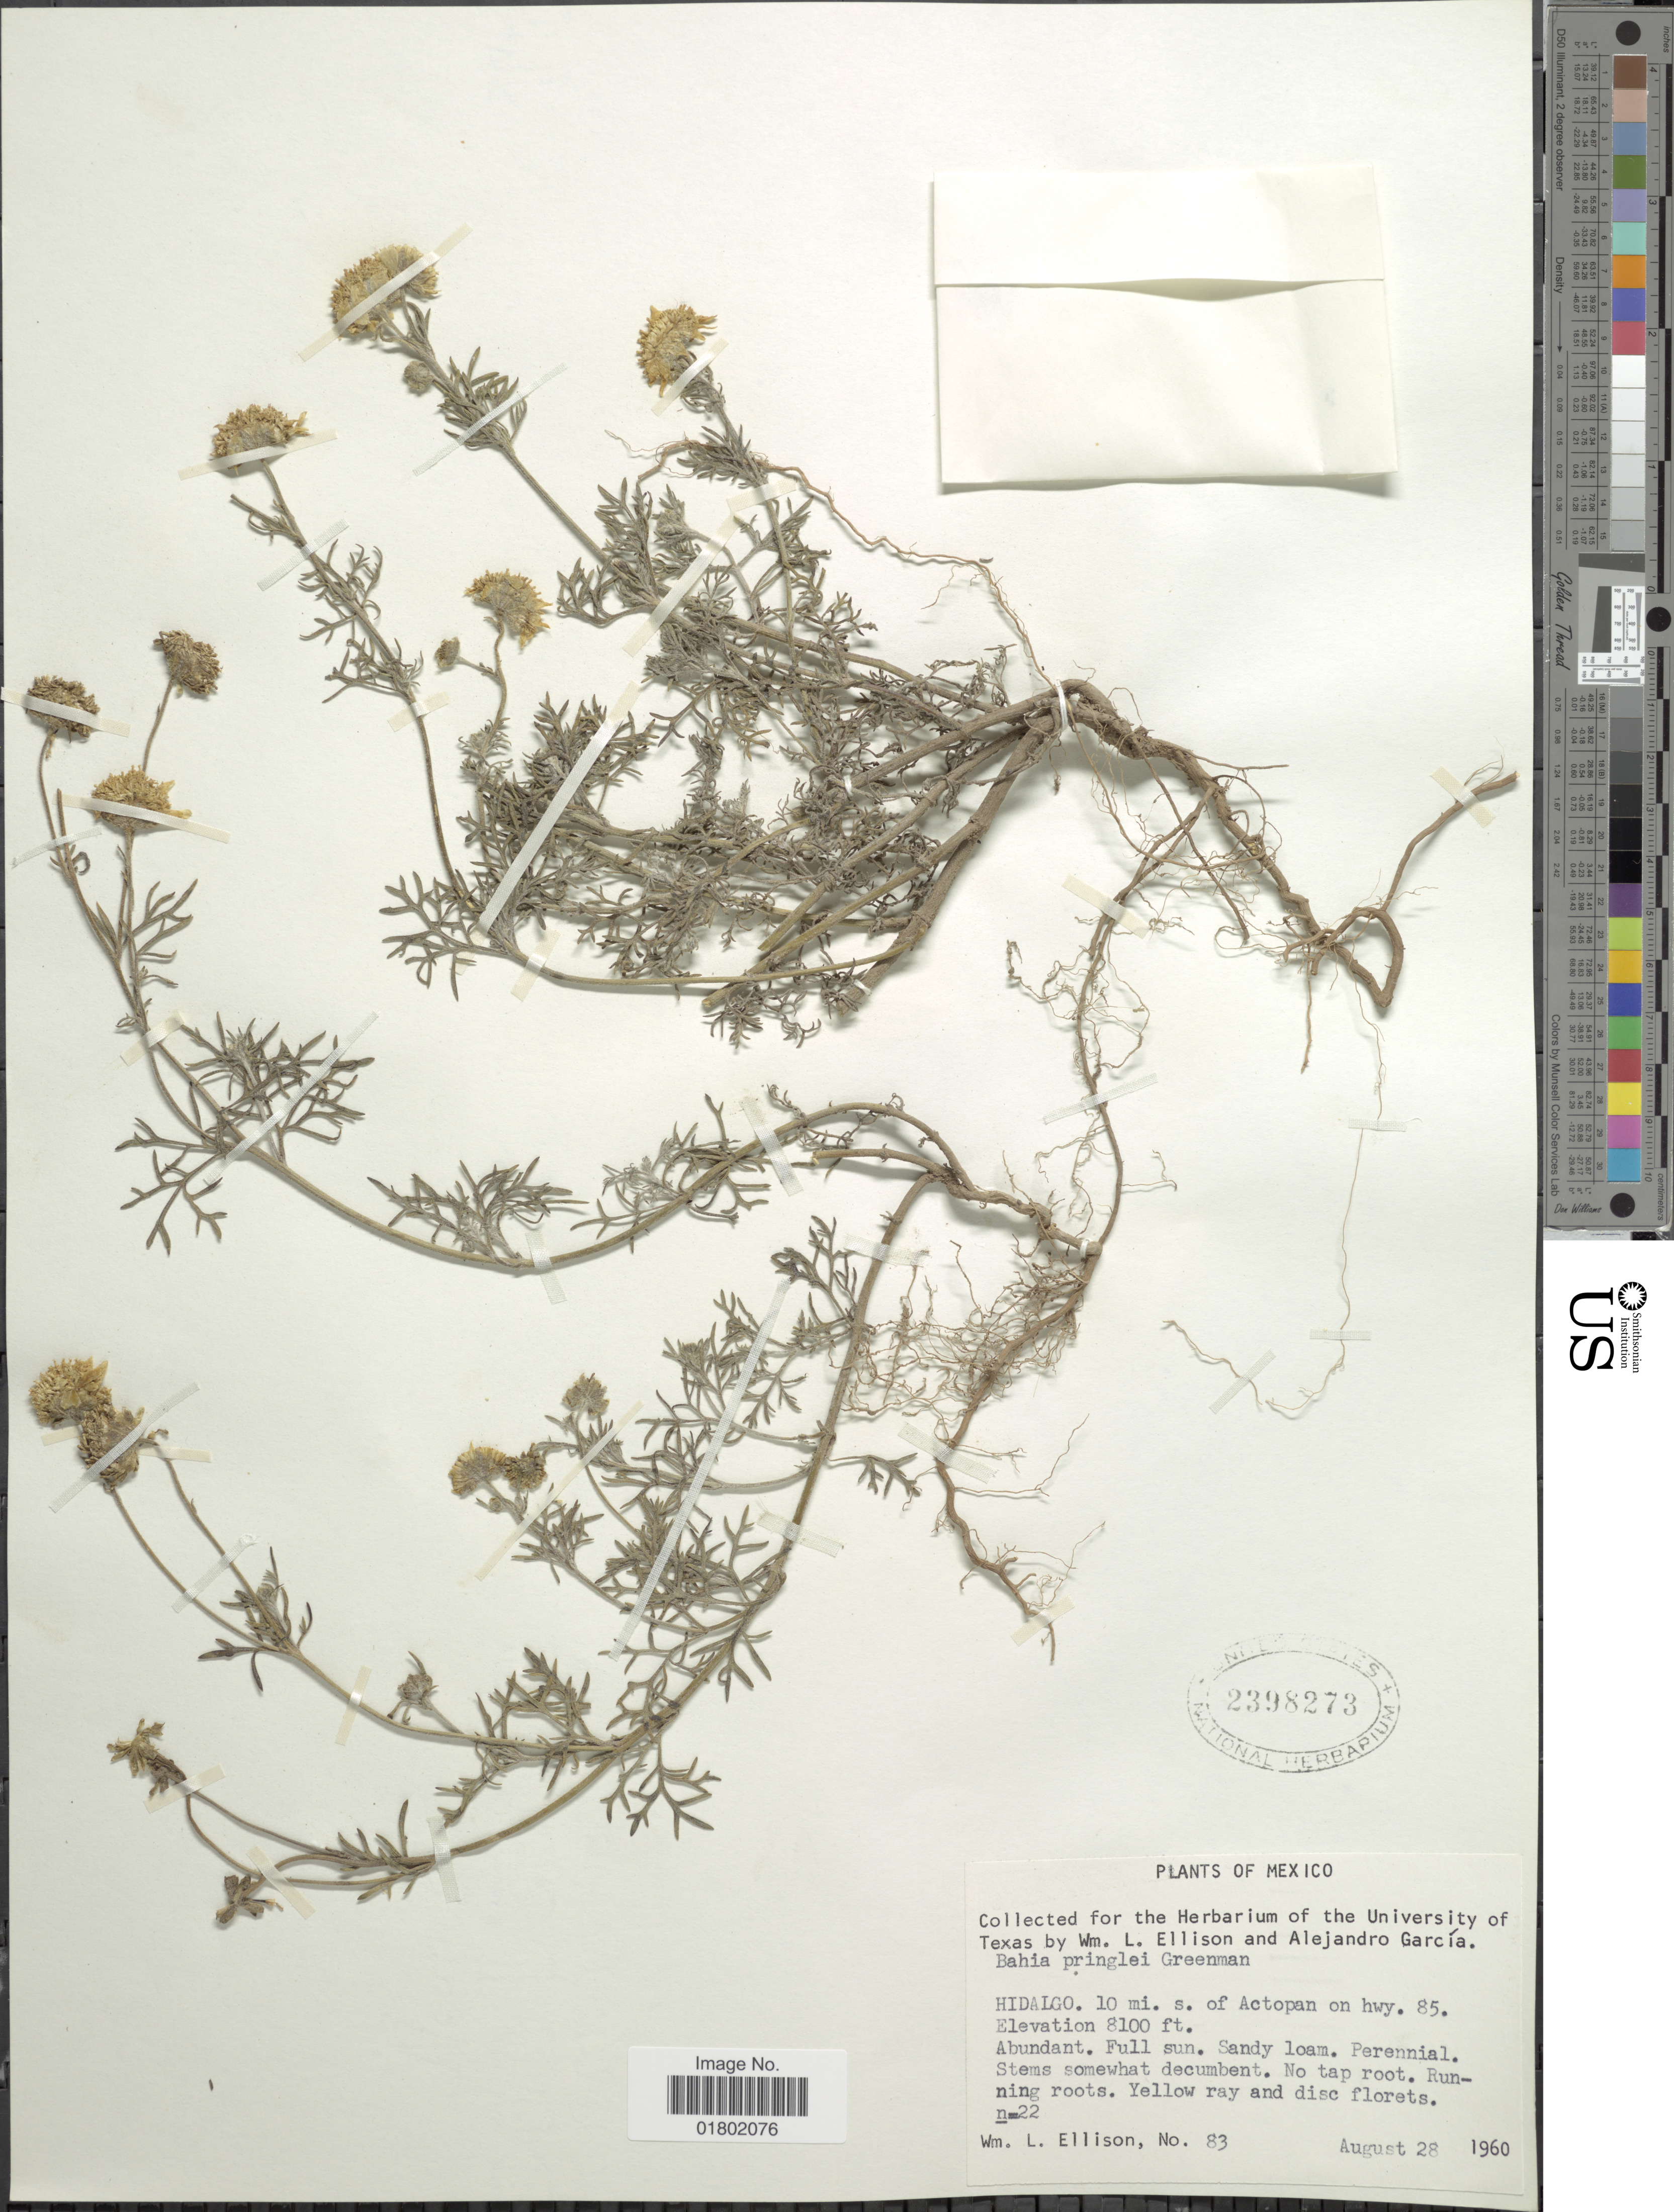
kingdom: Plantae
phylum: Tracheophyta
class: Magnoliopsida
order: Asterales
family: Asteraceae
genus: Bahia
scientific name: Bahia pringlei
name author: Greenm.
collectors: W. L. Ellison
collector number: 83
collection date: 1960-08-28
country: Mexico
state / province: Hidalgo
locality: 10 mi. s. of Actopan on hwy. 85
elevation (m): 2469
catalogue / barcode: US 2398273